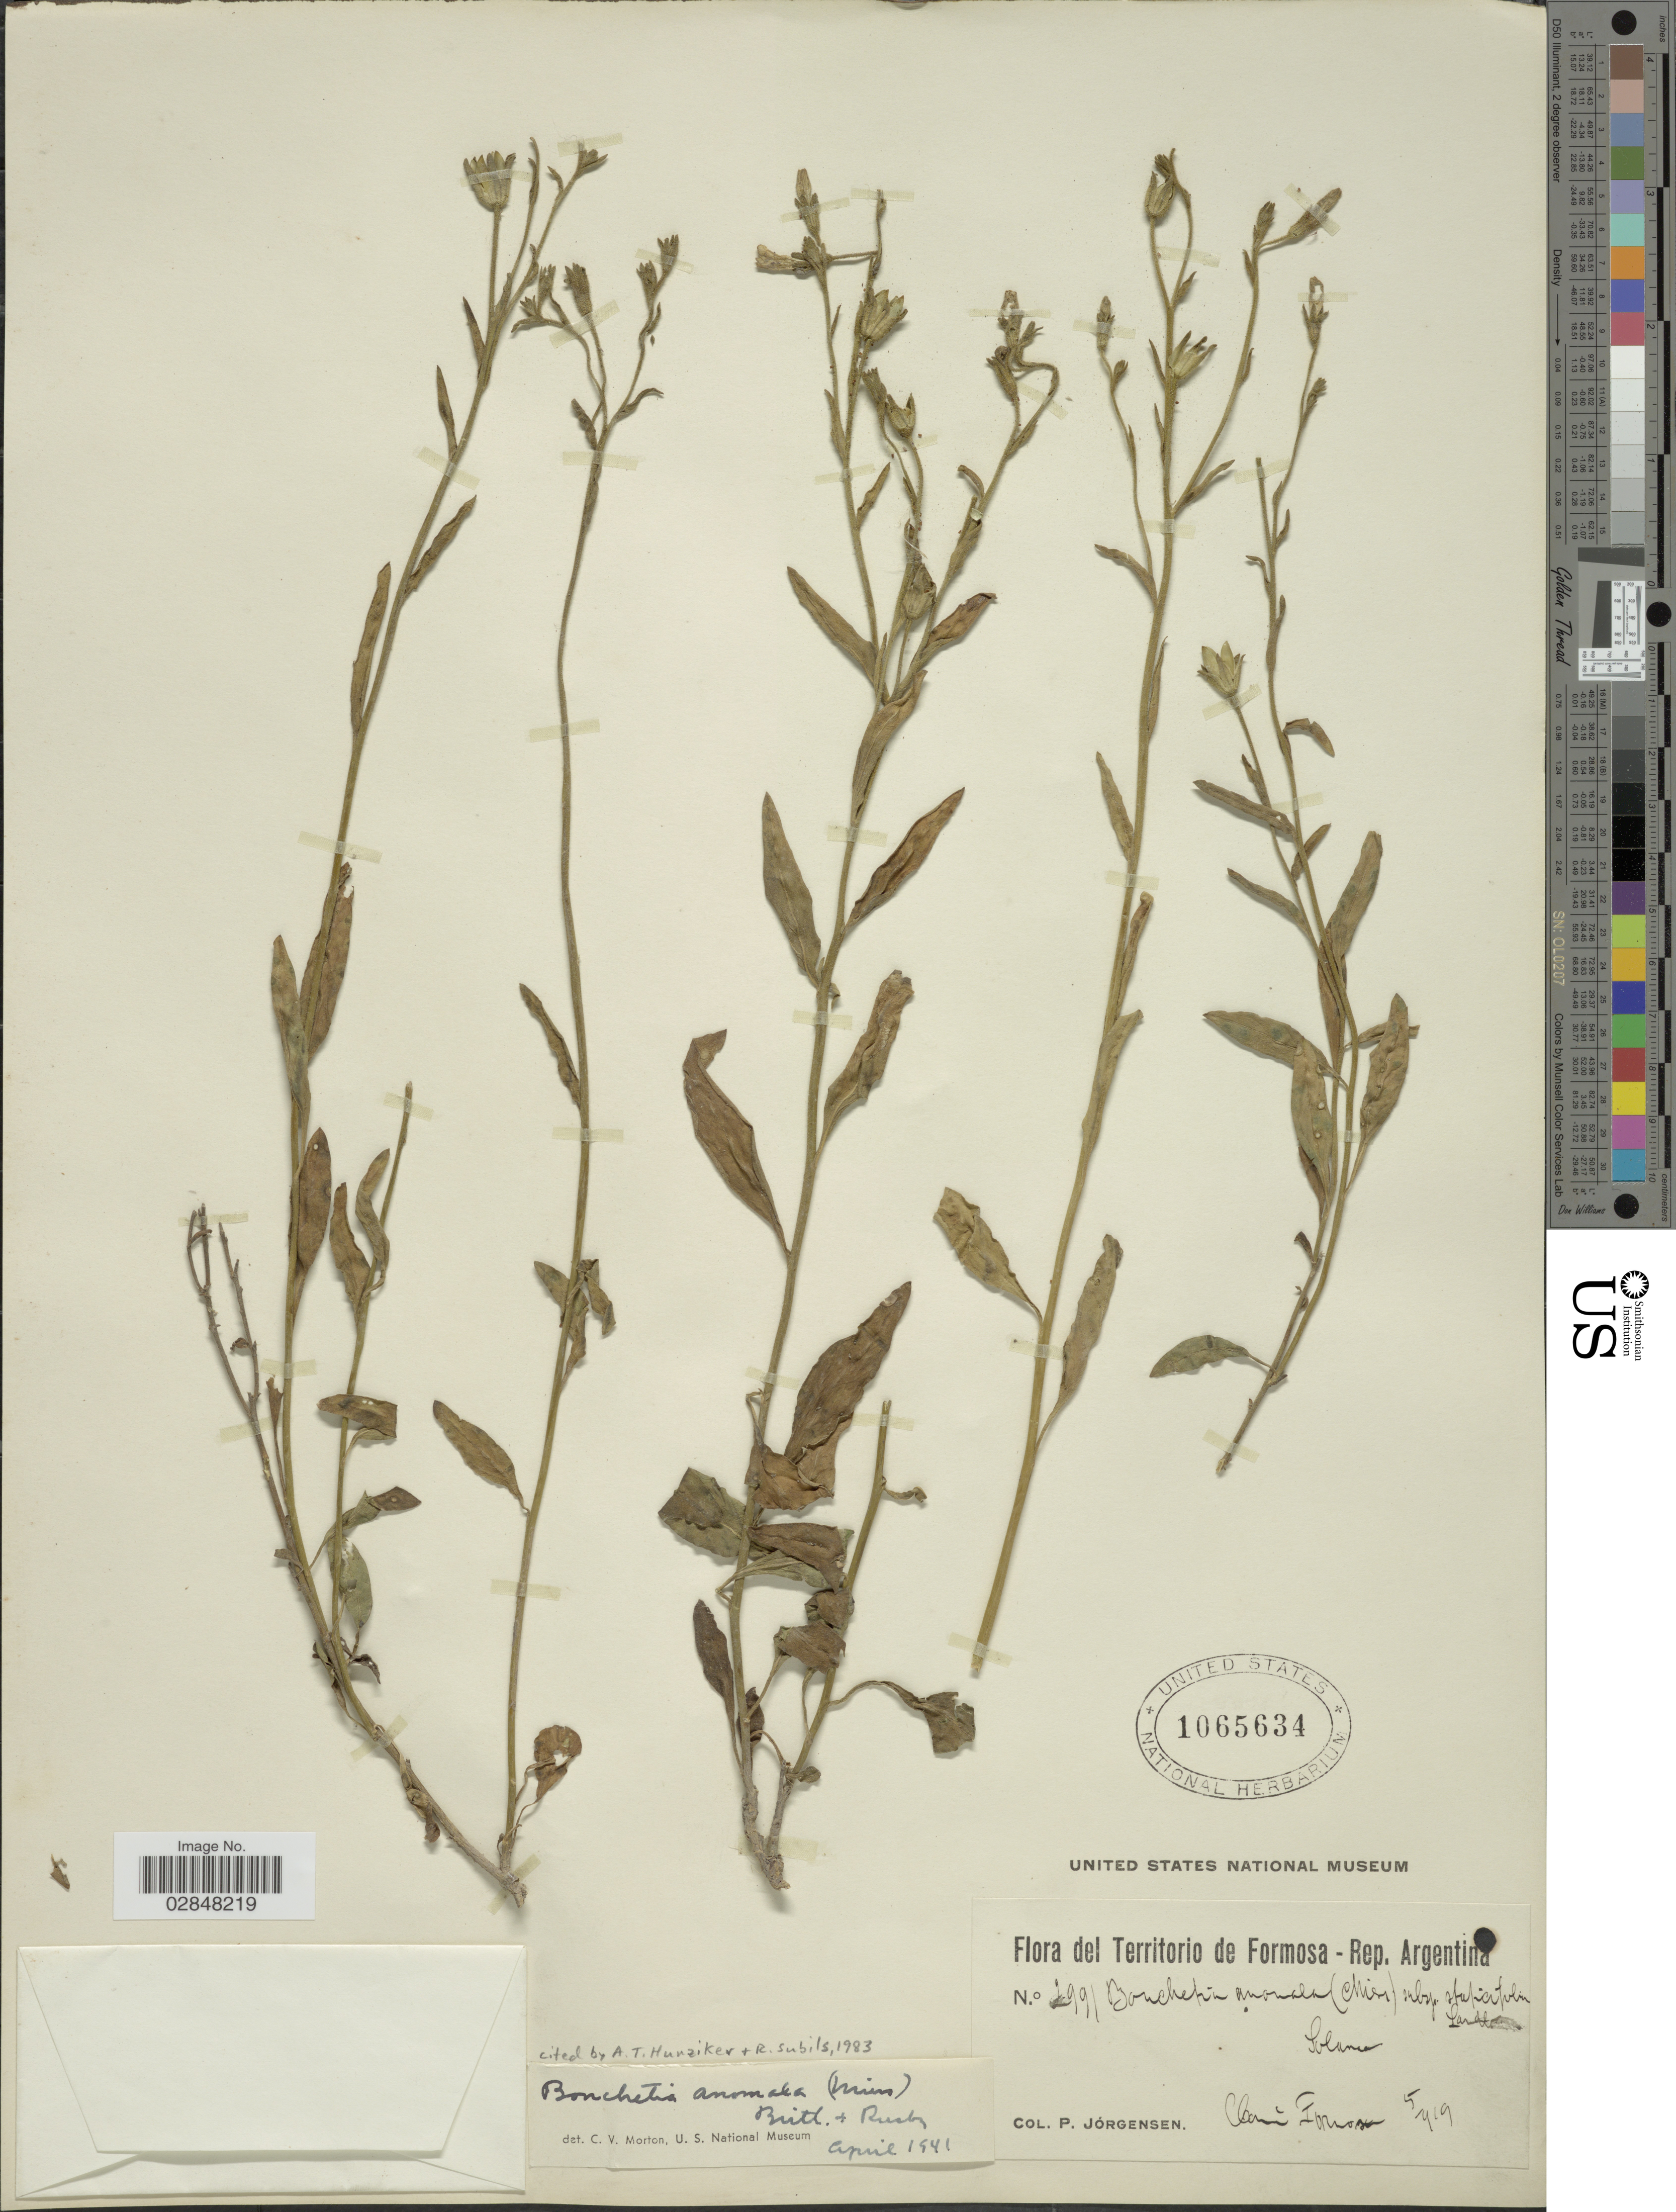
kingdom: Plantae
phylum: Tracheophyta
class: Magnoliopsida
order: Solanales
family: Solanaceae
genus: Bouchetia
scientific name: Bouchetia anomala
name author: (Miers) & Rusby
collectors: P. Jörgensen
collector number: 2991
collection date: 1919-05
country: Argentina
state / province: Formosa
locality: Territorio de Formosa. Clain Formosa.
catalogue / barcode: US 1065634